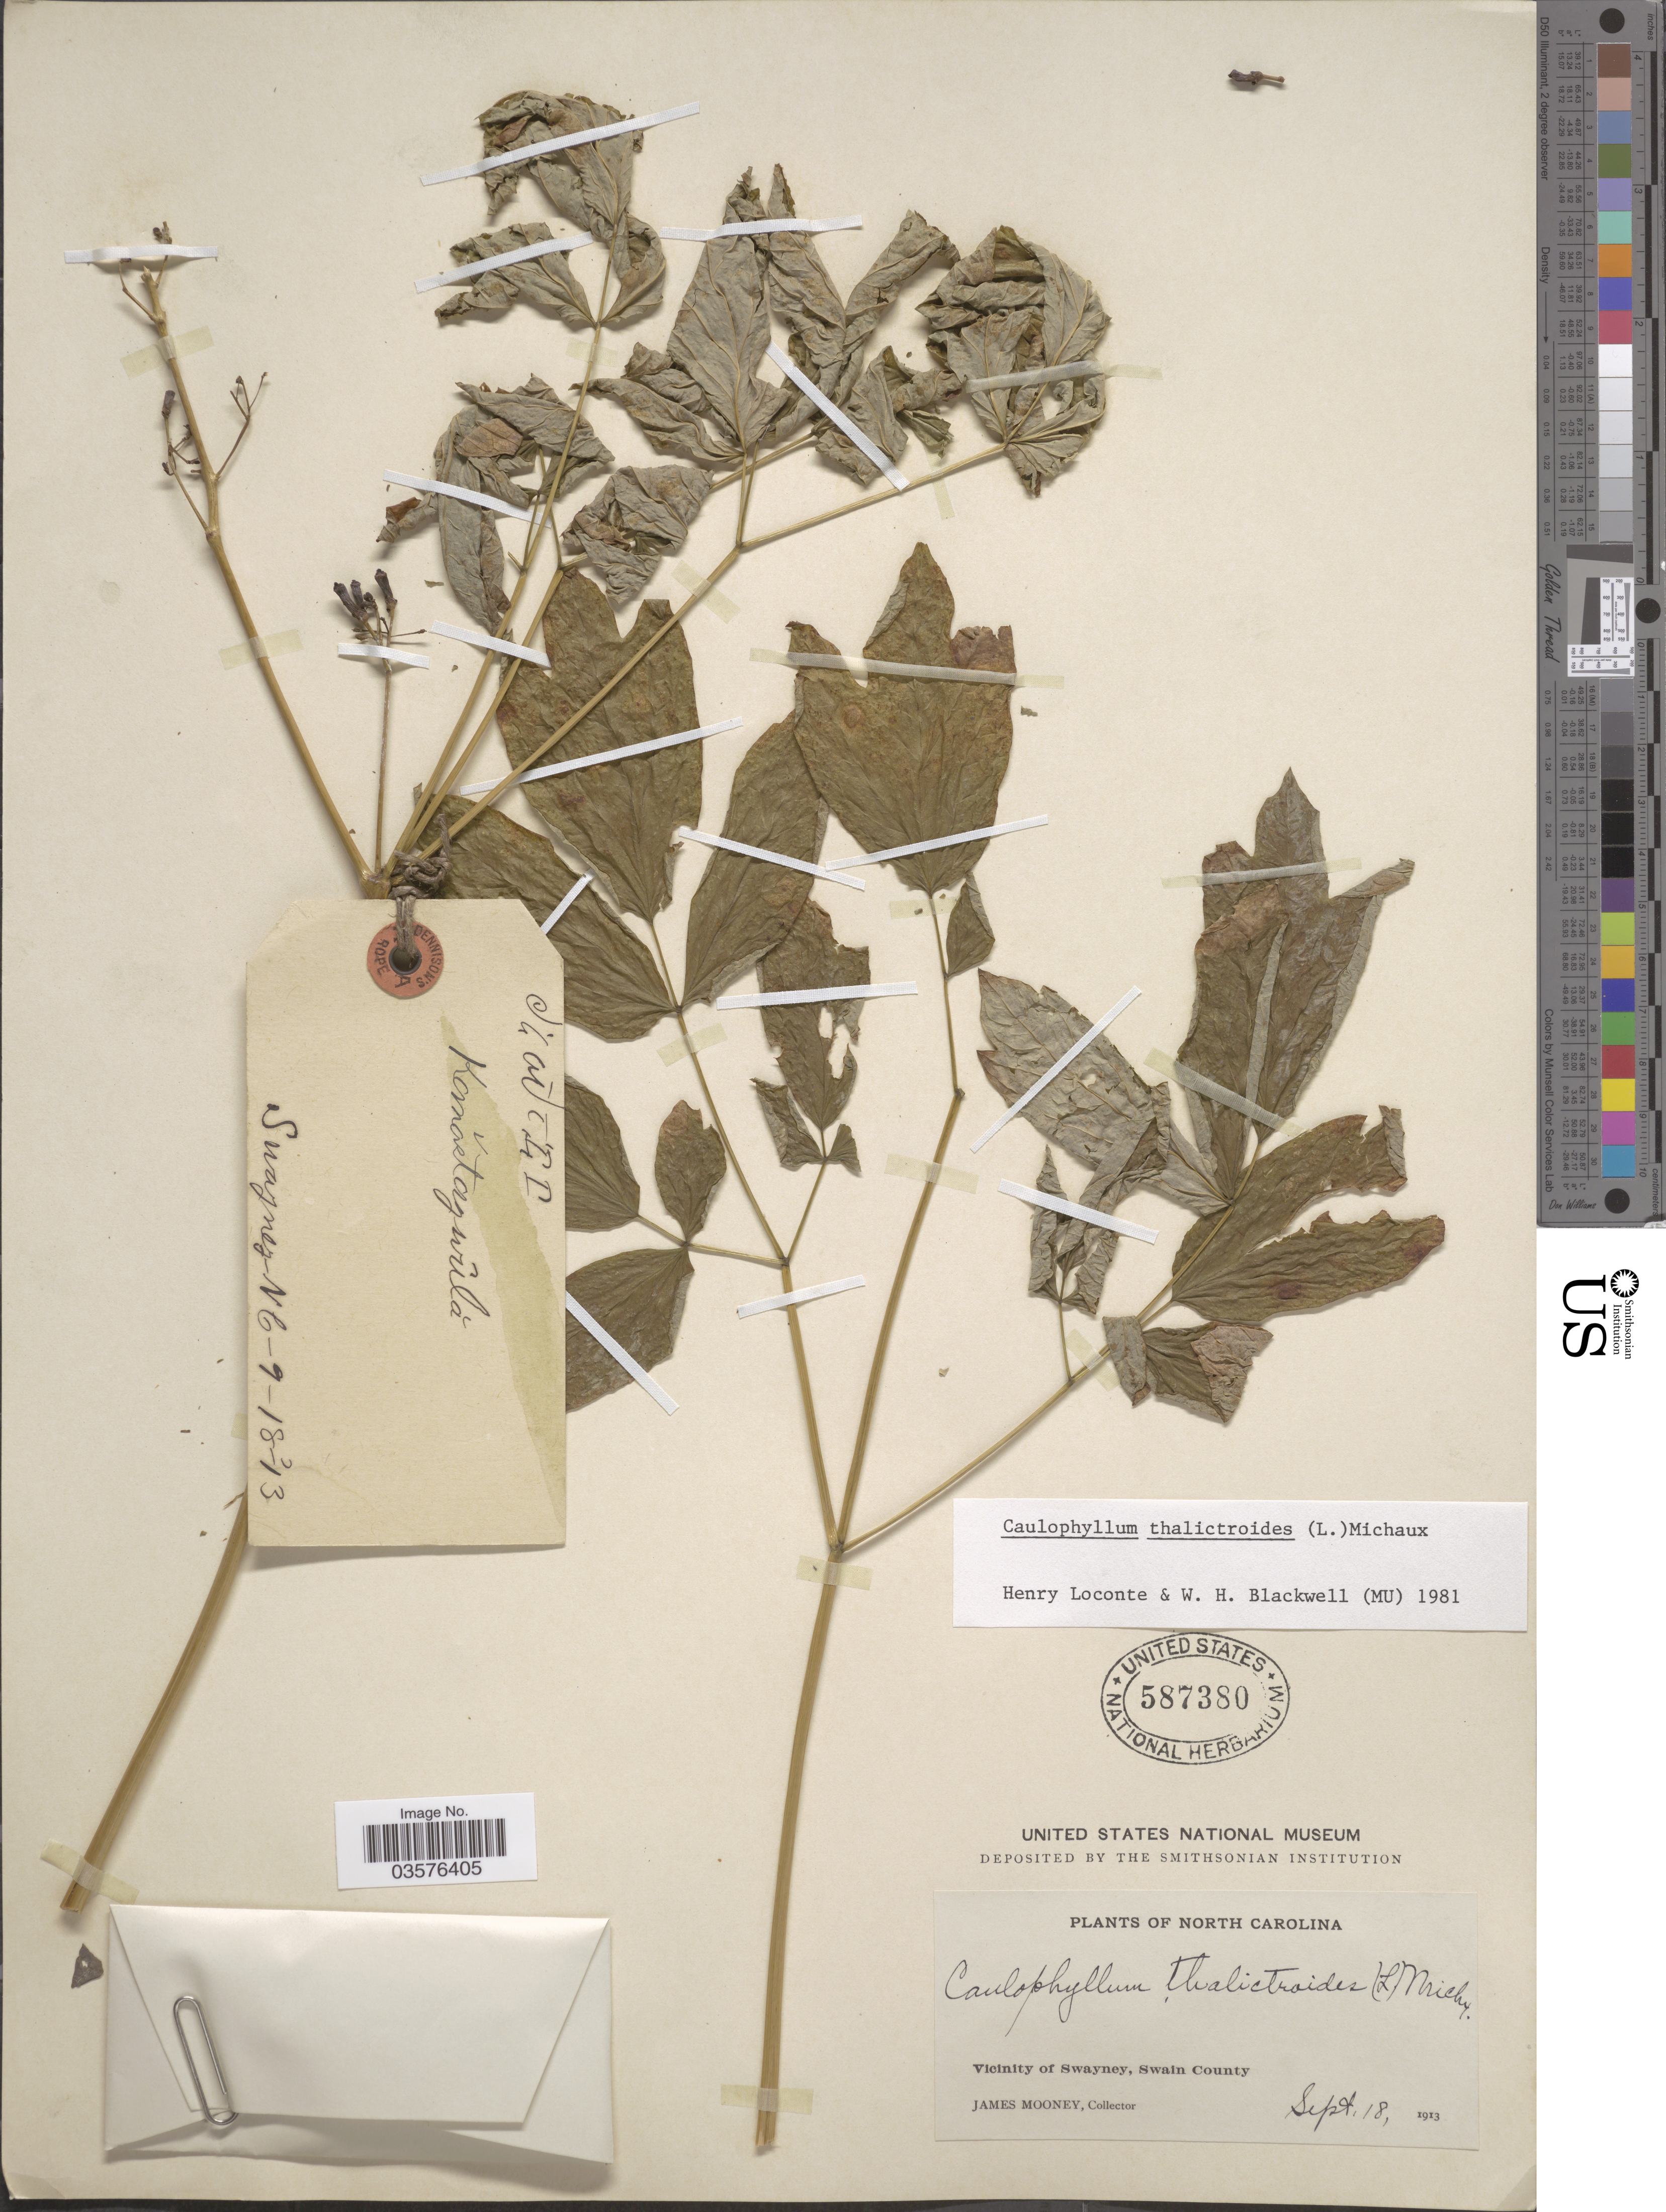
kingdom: Plantae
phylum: Tracheophyta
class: Magnoliopsida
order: Ranunculales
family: Berberidaceae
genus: Caulophyllum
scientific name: Caulophyllum thalictroides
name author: (L.) Michx.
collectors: J. Mooney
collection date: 1913-09-18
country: United States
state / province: North Carolina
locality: Vicinity of Swayney, Swain County.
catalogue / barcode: US 587380